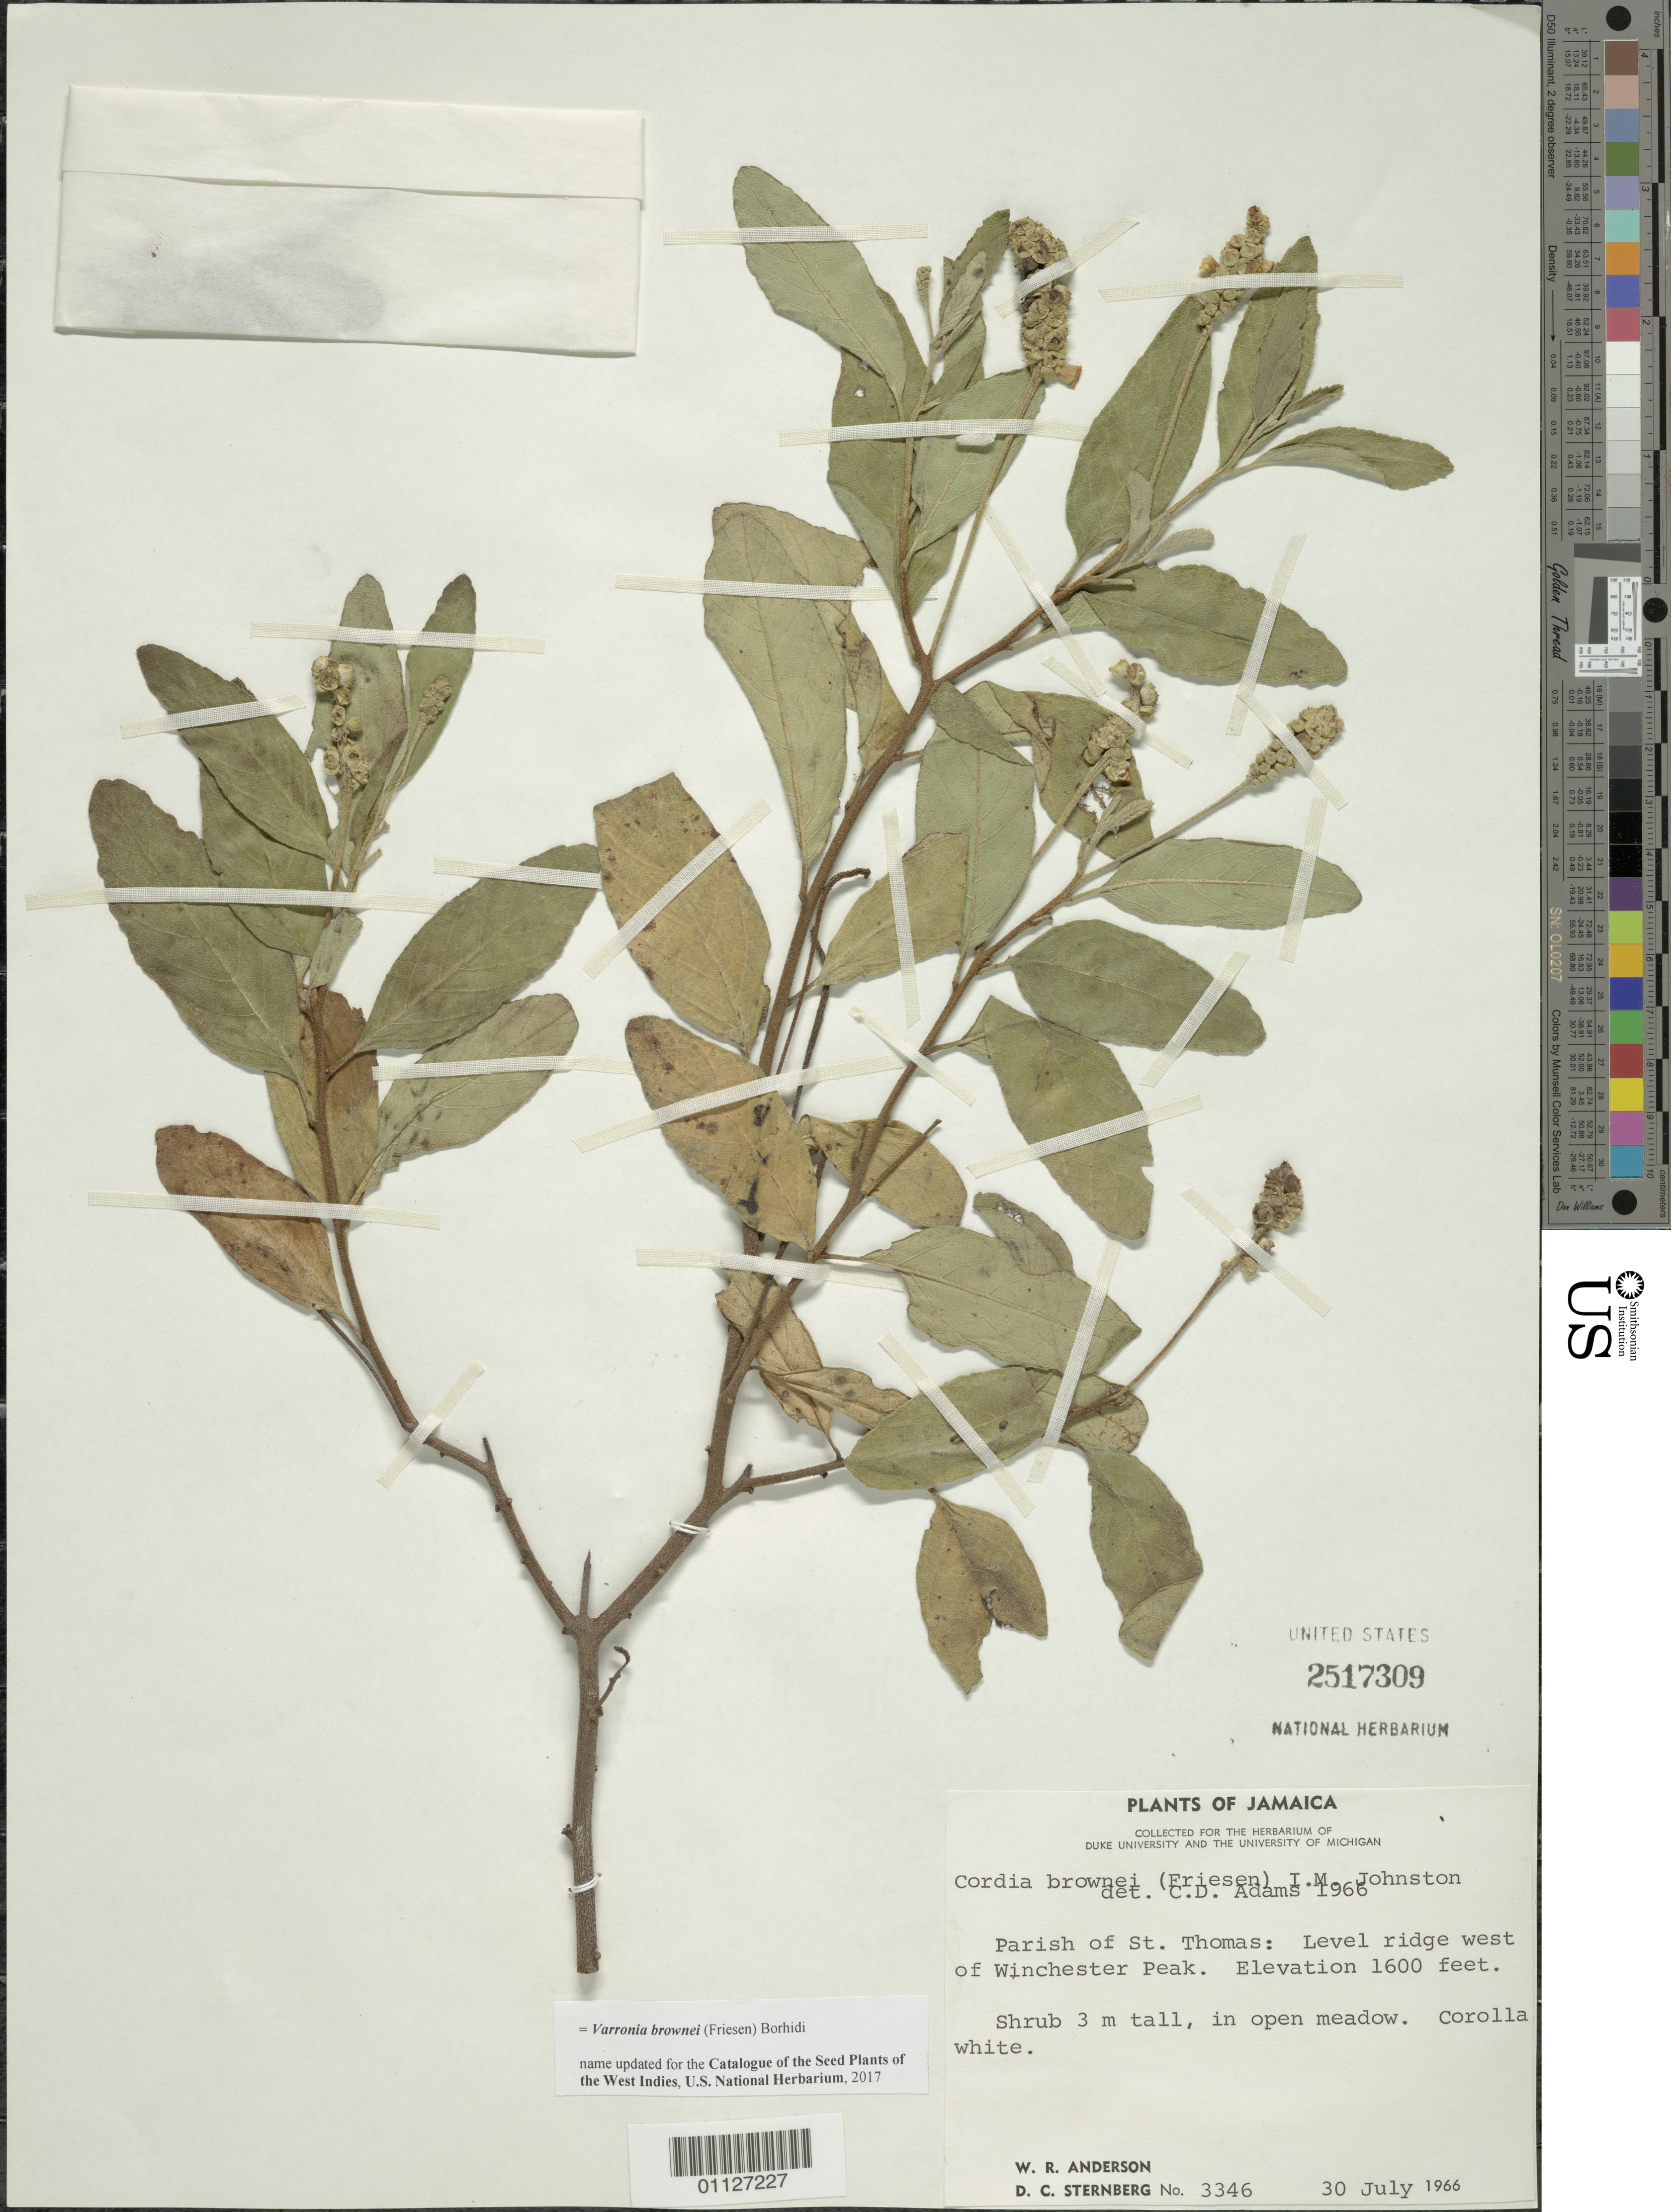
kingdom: Plantae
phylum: Tracheophyta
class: Magnoliopsida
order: Boraginales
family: Cordiaceae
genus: Varronia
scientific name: Varronia brownei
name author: (Friesen) Borhidi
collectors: W. R. Anderson & D. Sternberg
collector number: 3346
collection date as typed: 30 Jul 1966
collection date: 1966-07-30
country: Jamaica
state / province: Saint Thomas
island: Jamaica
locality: Level ridge W of Winchester Peak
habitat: in open meadow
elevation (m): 488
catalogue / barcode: US 2517309